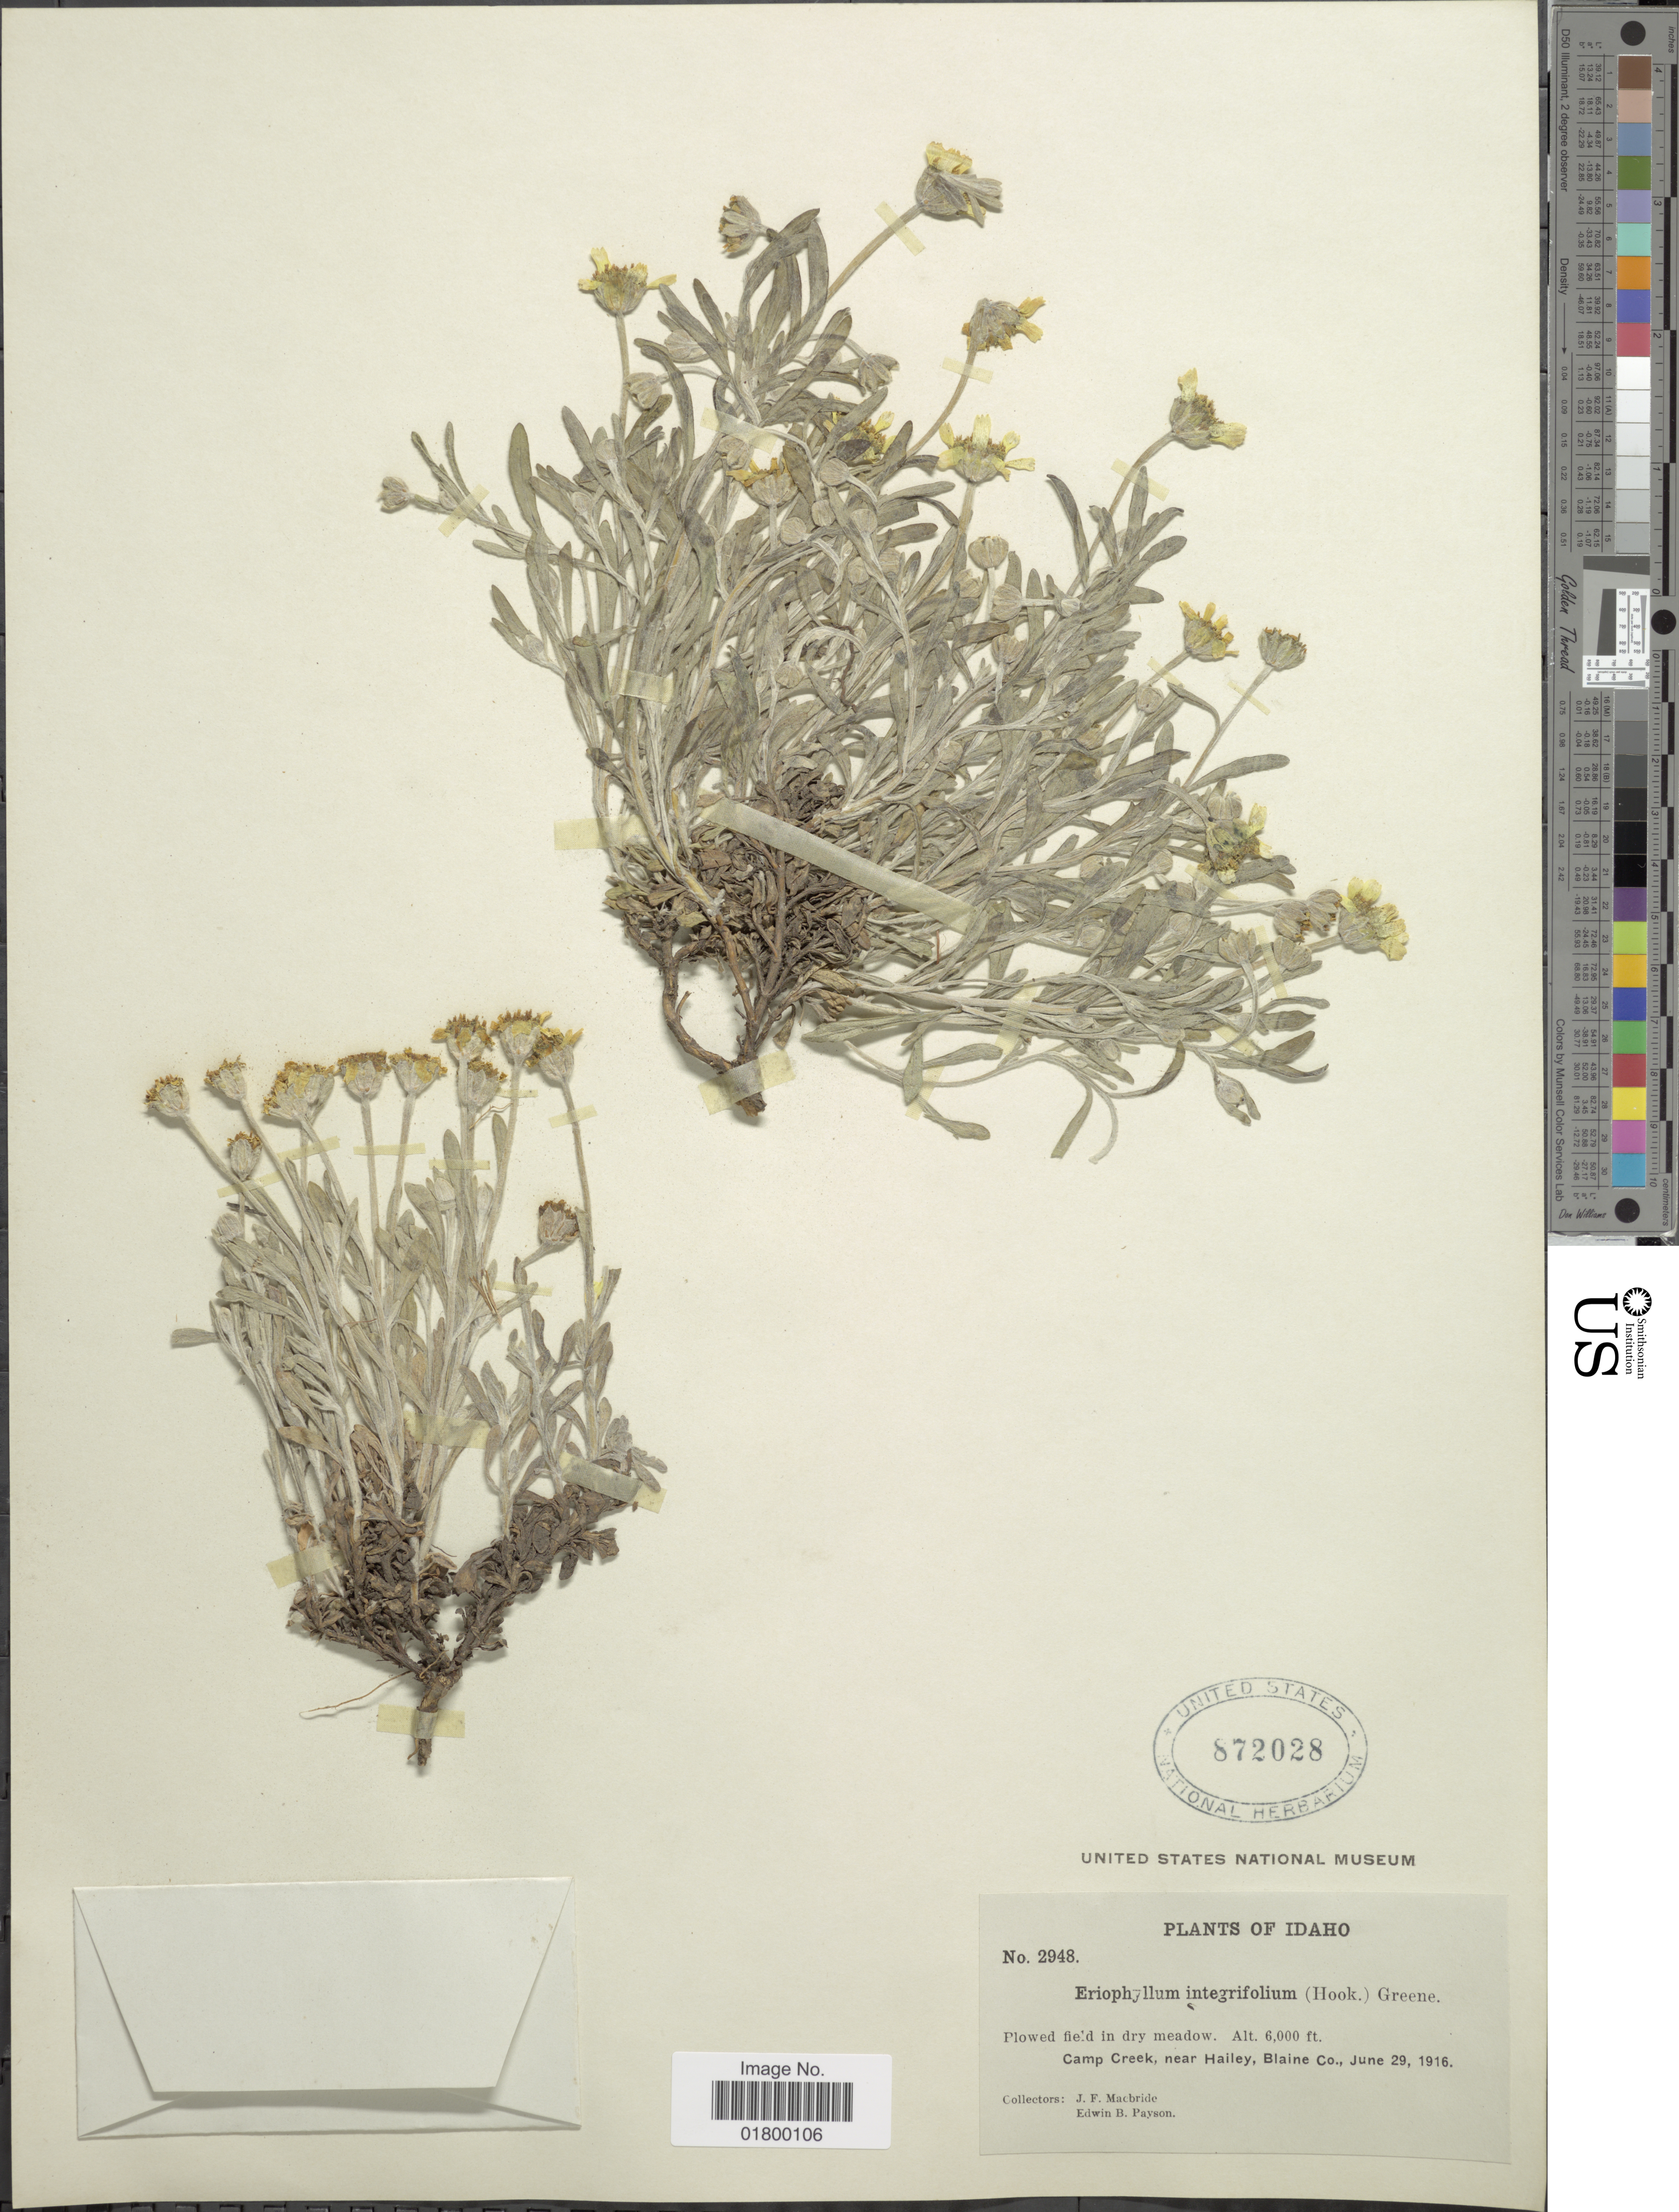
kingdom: Plantae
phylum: Tracheophyta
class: Magnoliopsida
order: Asterales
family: Asteraceae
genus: Eriophyllum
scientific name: Eriophyllum integrifolium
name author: (Hook.) Greene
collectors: J. F. Macbride & E. B. Payson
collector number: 2948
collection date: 1916-06-29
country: United States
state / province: Idaho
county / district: Blaine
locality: Camp Creek, near Hailey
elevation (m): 1829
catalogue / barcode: US 872028